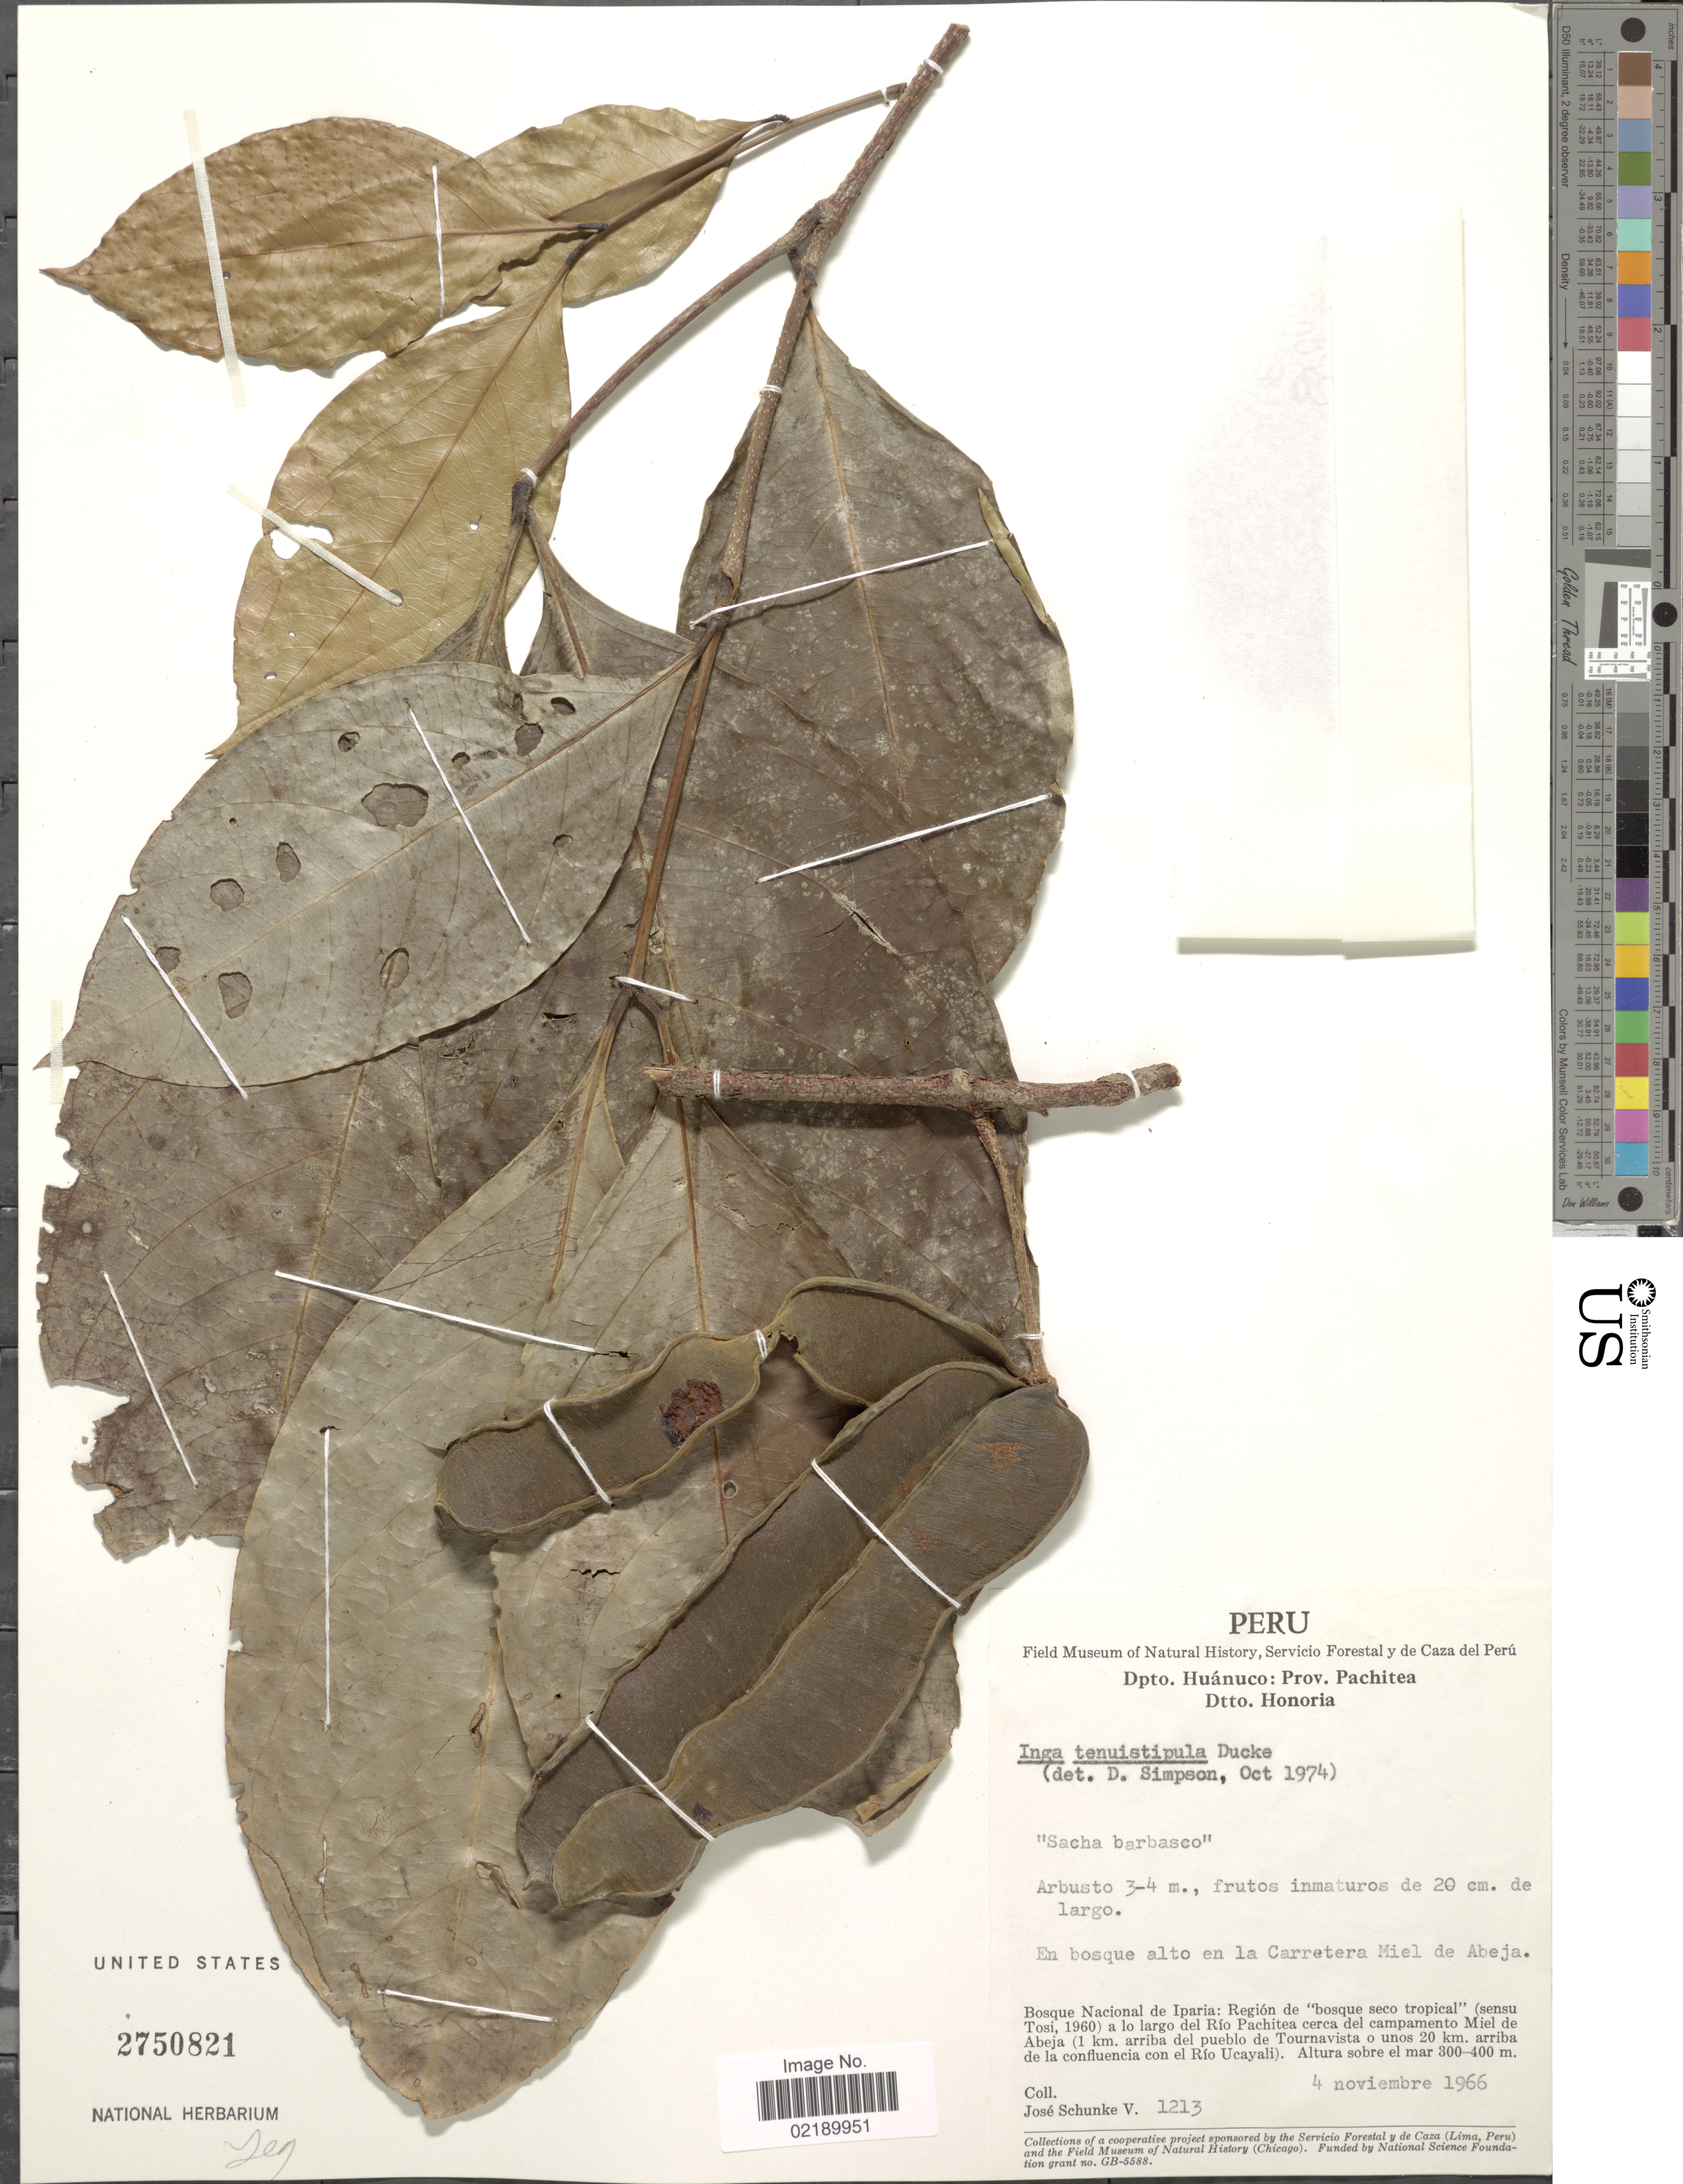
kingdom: Plantae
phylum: Tracheophyta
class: Magnoliopsida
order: Fabales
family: Fabaceae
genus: Inga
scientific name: Inga tenuistipula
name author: Ducke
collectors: J. Schunke Vigo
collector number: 1213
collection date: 1966-11-04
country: Peru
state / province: Huánuco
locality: Prov. Pachitea, Dtto. Honoria, en la Carretera Miel de Abeja, Bosque Nacional de Iparia, Region de bosque seco topical, a lo largo del Rio Pachitea cerca del campamento Miel de Abeja (1 km arriba del pueblo de Tournavista o unos 20 km arriba de la confluencia con el Rio Ucayali)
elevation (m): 300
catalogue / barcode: US 2750821